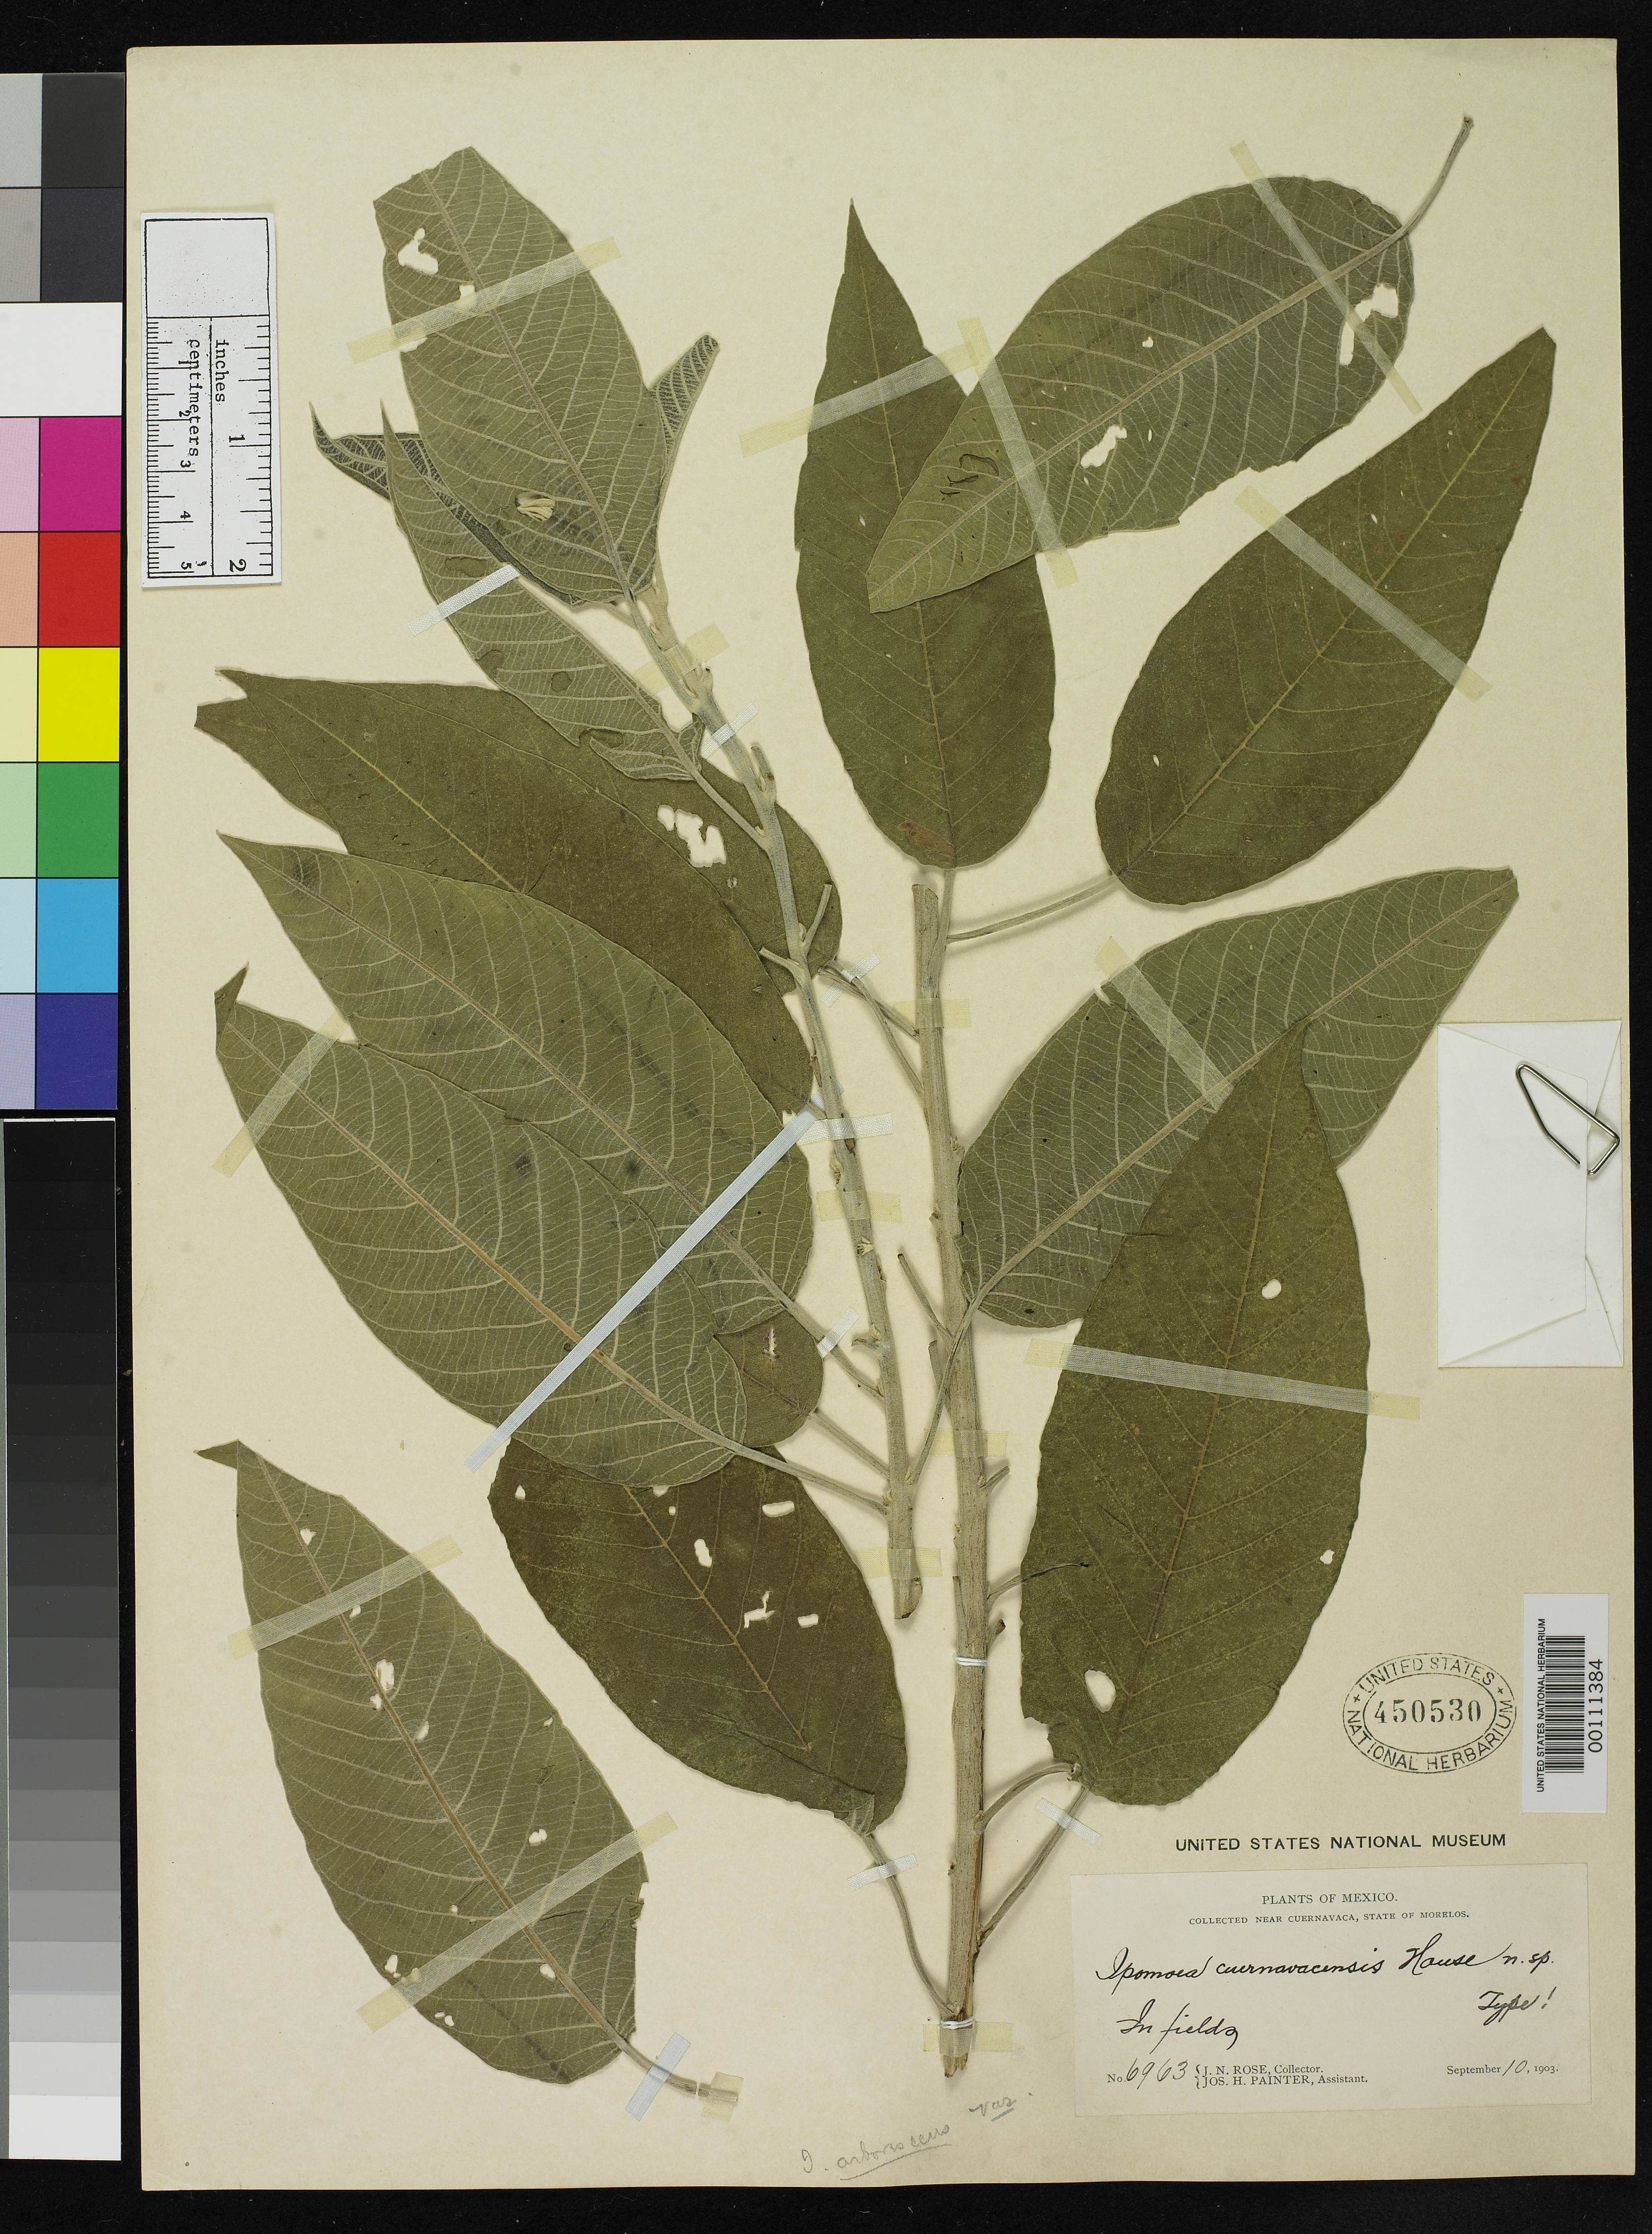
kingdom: Plantae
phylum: Tracheophyta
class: Magnoliopsida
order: Solanales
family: Convolvulaceae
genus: Ipomoea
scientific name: Ipomoea cuernavacensis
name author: House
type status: Type Collection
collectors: J. N. Rose & J. H. Painter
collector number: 6963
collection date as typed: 10 Sep 1903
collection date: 1903-09-10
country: Mexico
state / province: Morelos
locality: Near Cuernavaca.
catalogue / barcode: US 450530